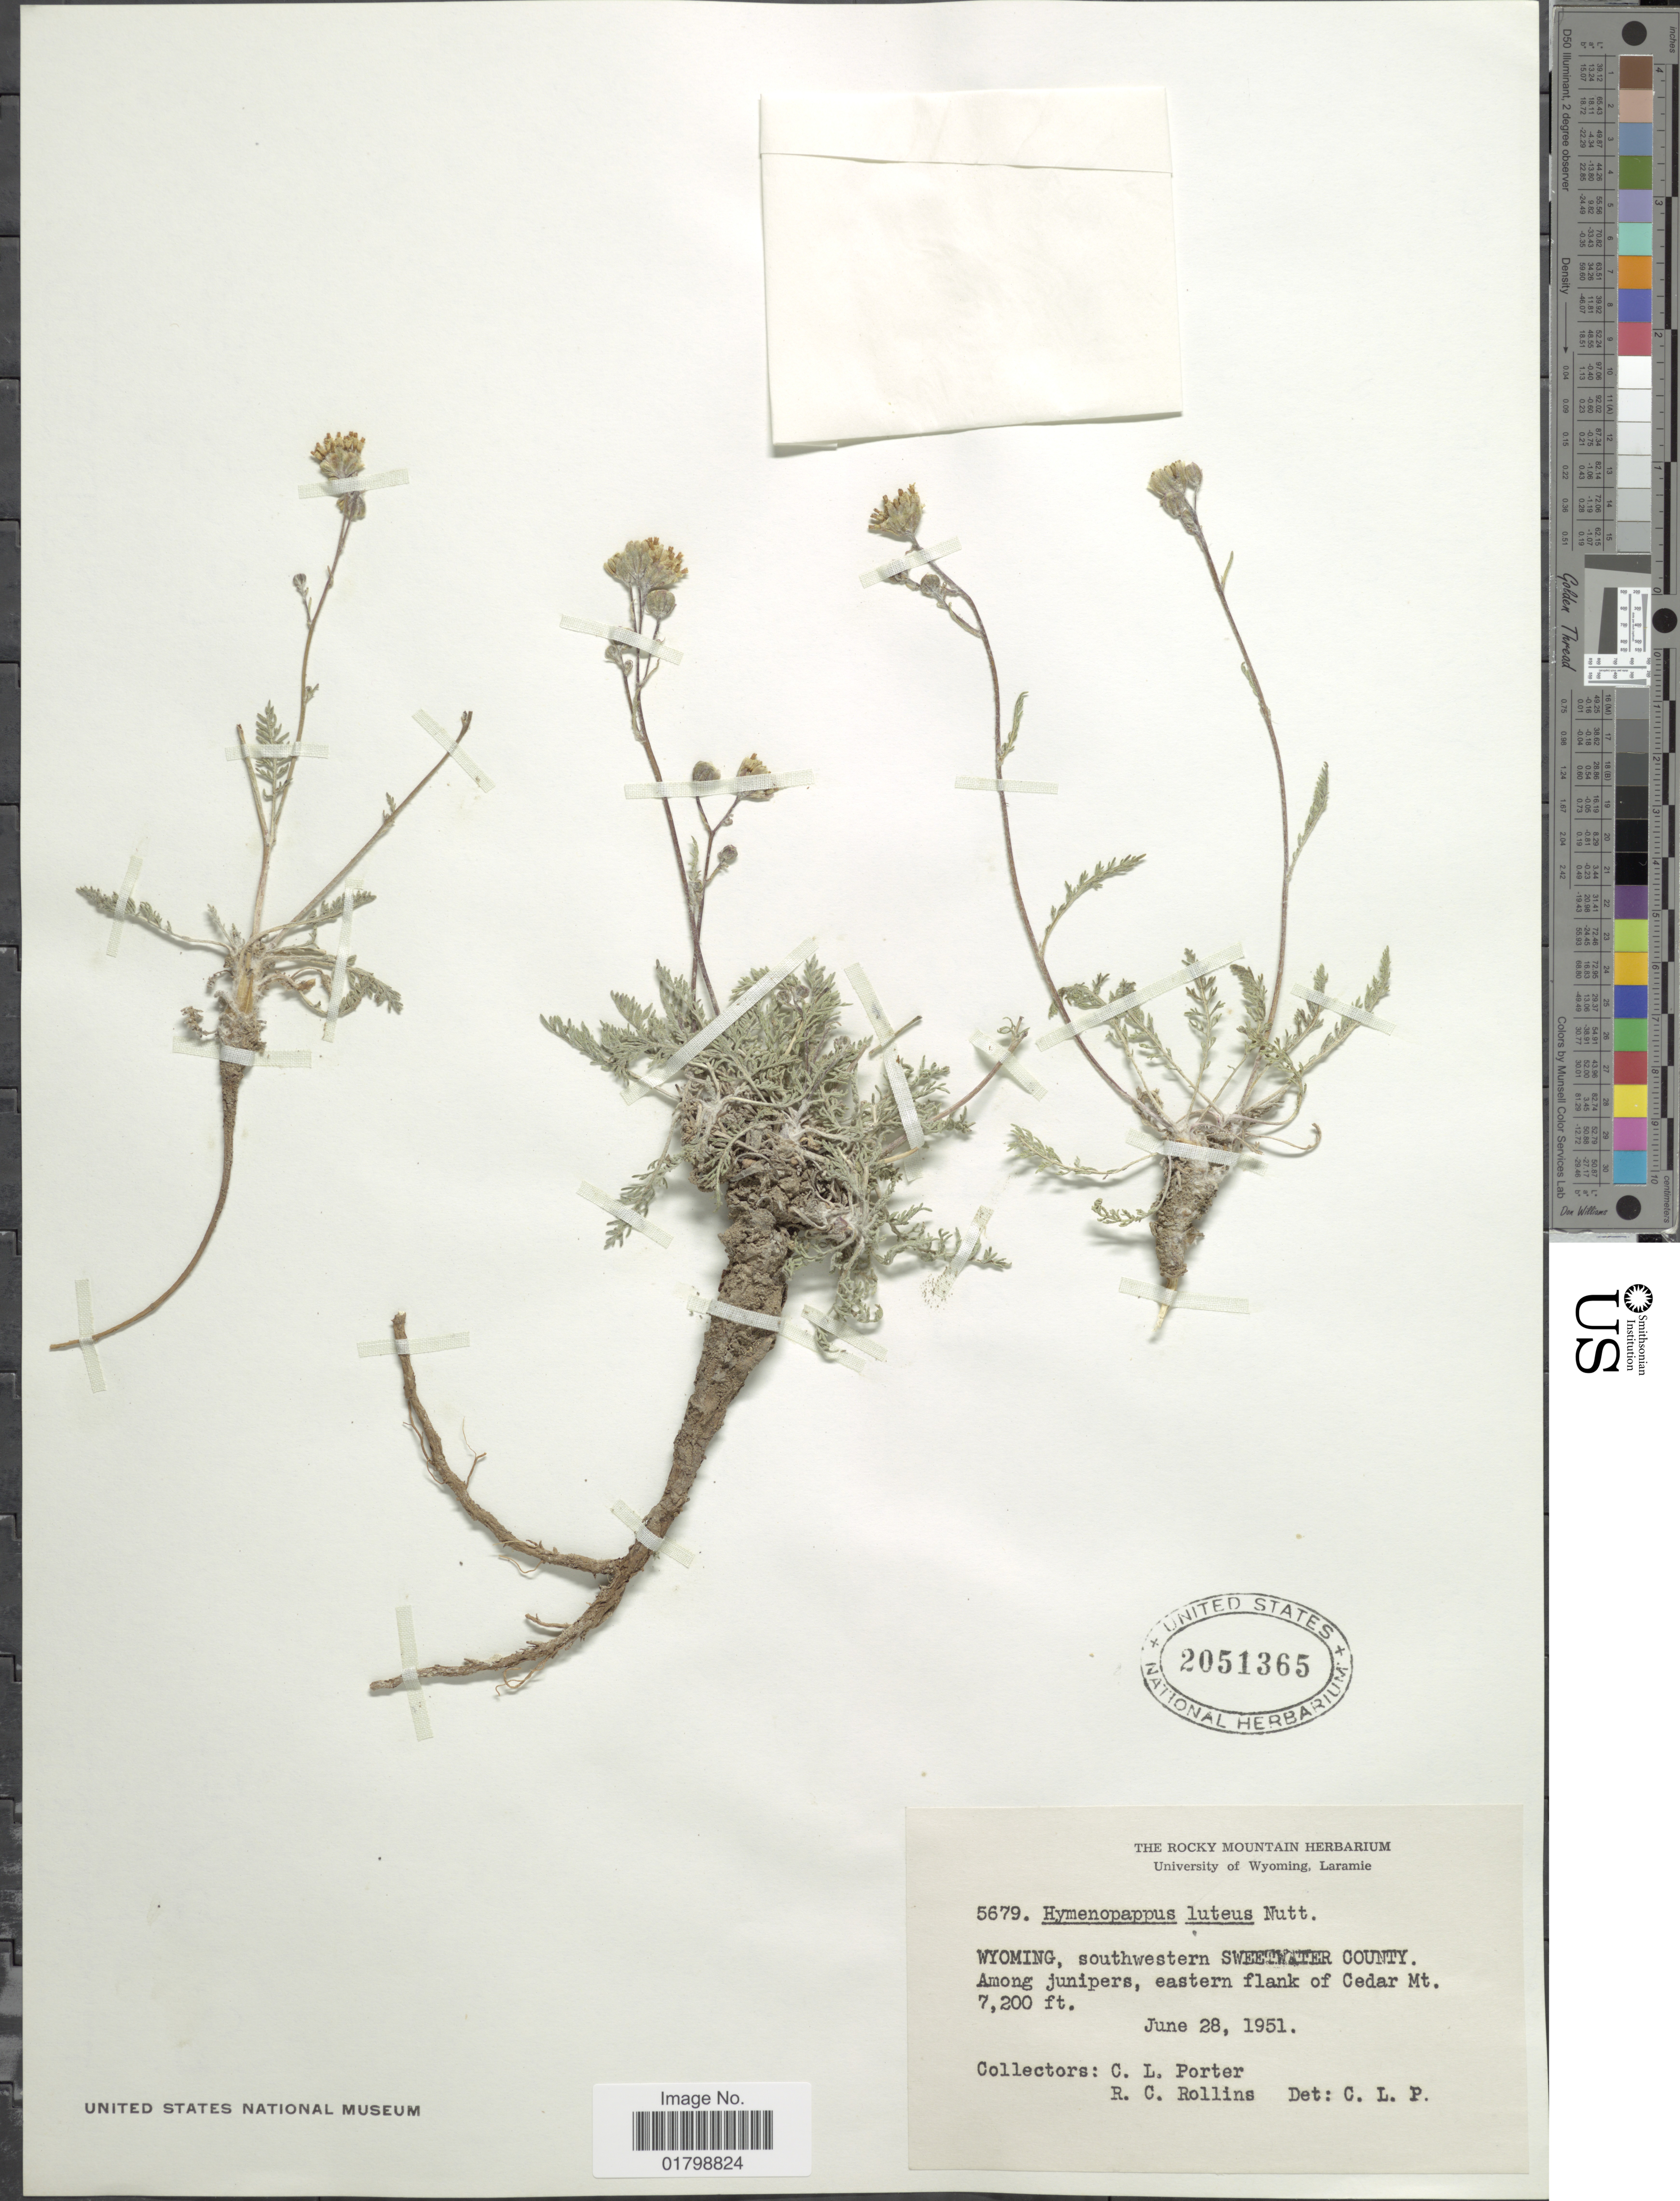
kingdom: Plantae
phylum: Tracheophyta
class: Magnoliopsida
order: Asterales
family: Asteraceae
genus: Hymenopappus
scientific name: Hymenopappus filifolius var. luteus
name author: (Nutt.) B.L. Turner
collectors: C. L. Porter & R. C. Rollins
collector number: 5679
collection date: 1951-06-28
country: United States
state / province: Wyoming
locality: Southwestern Sweetwater County. Among junipers, eastern flank of Cedar Mt.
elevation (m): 2195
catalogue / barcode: US 2051365